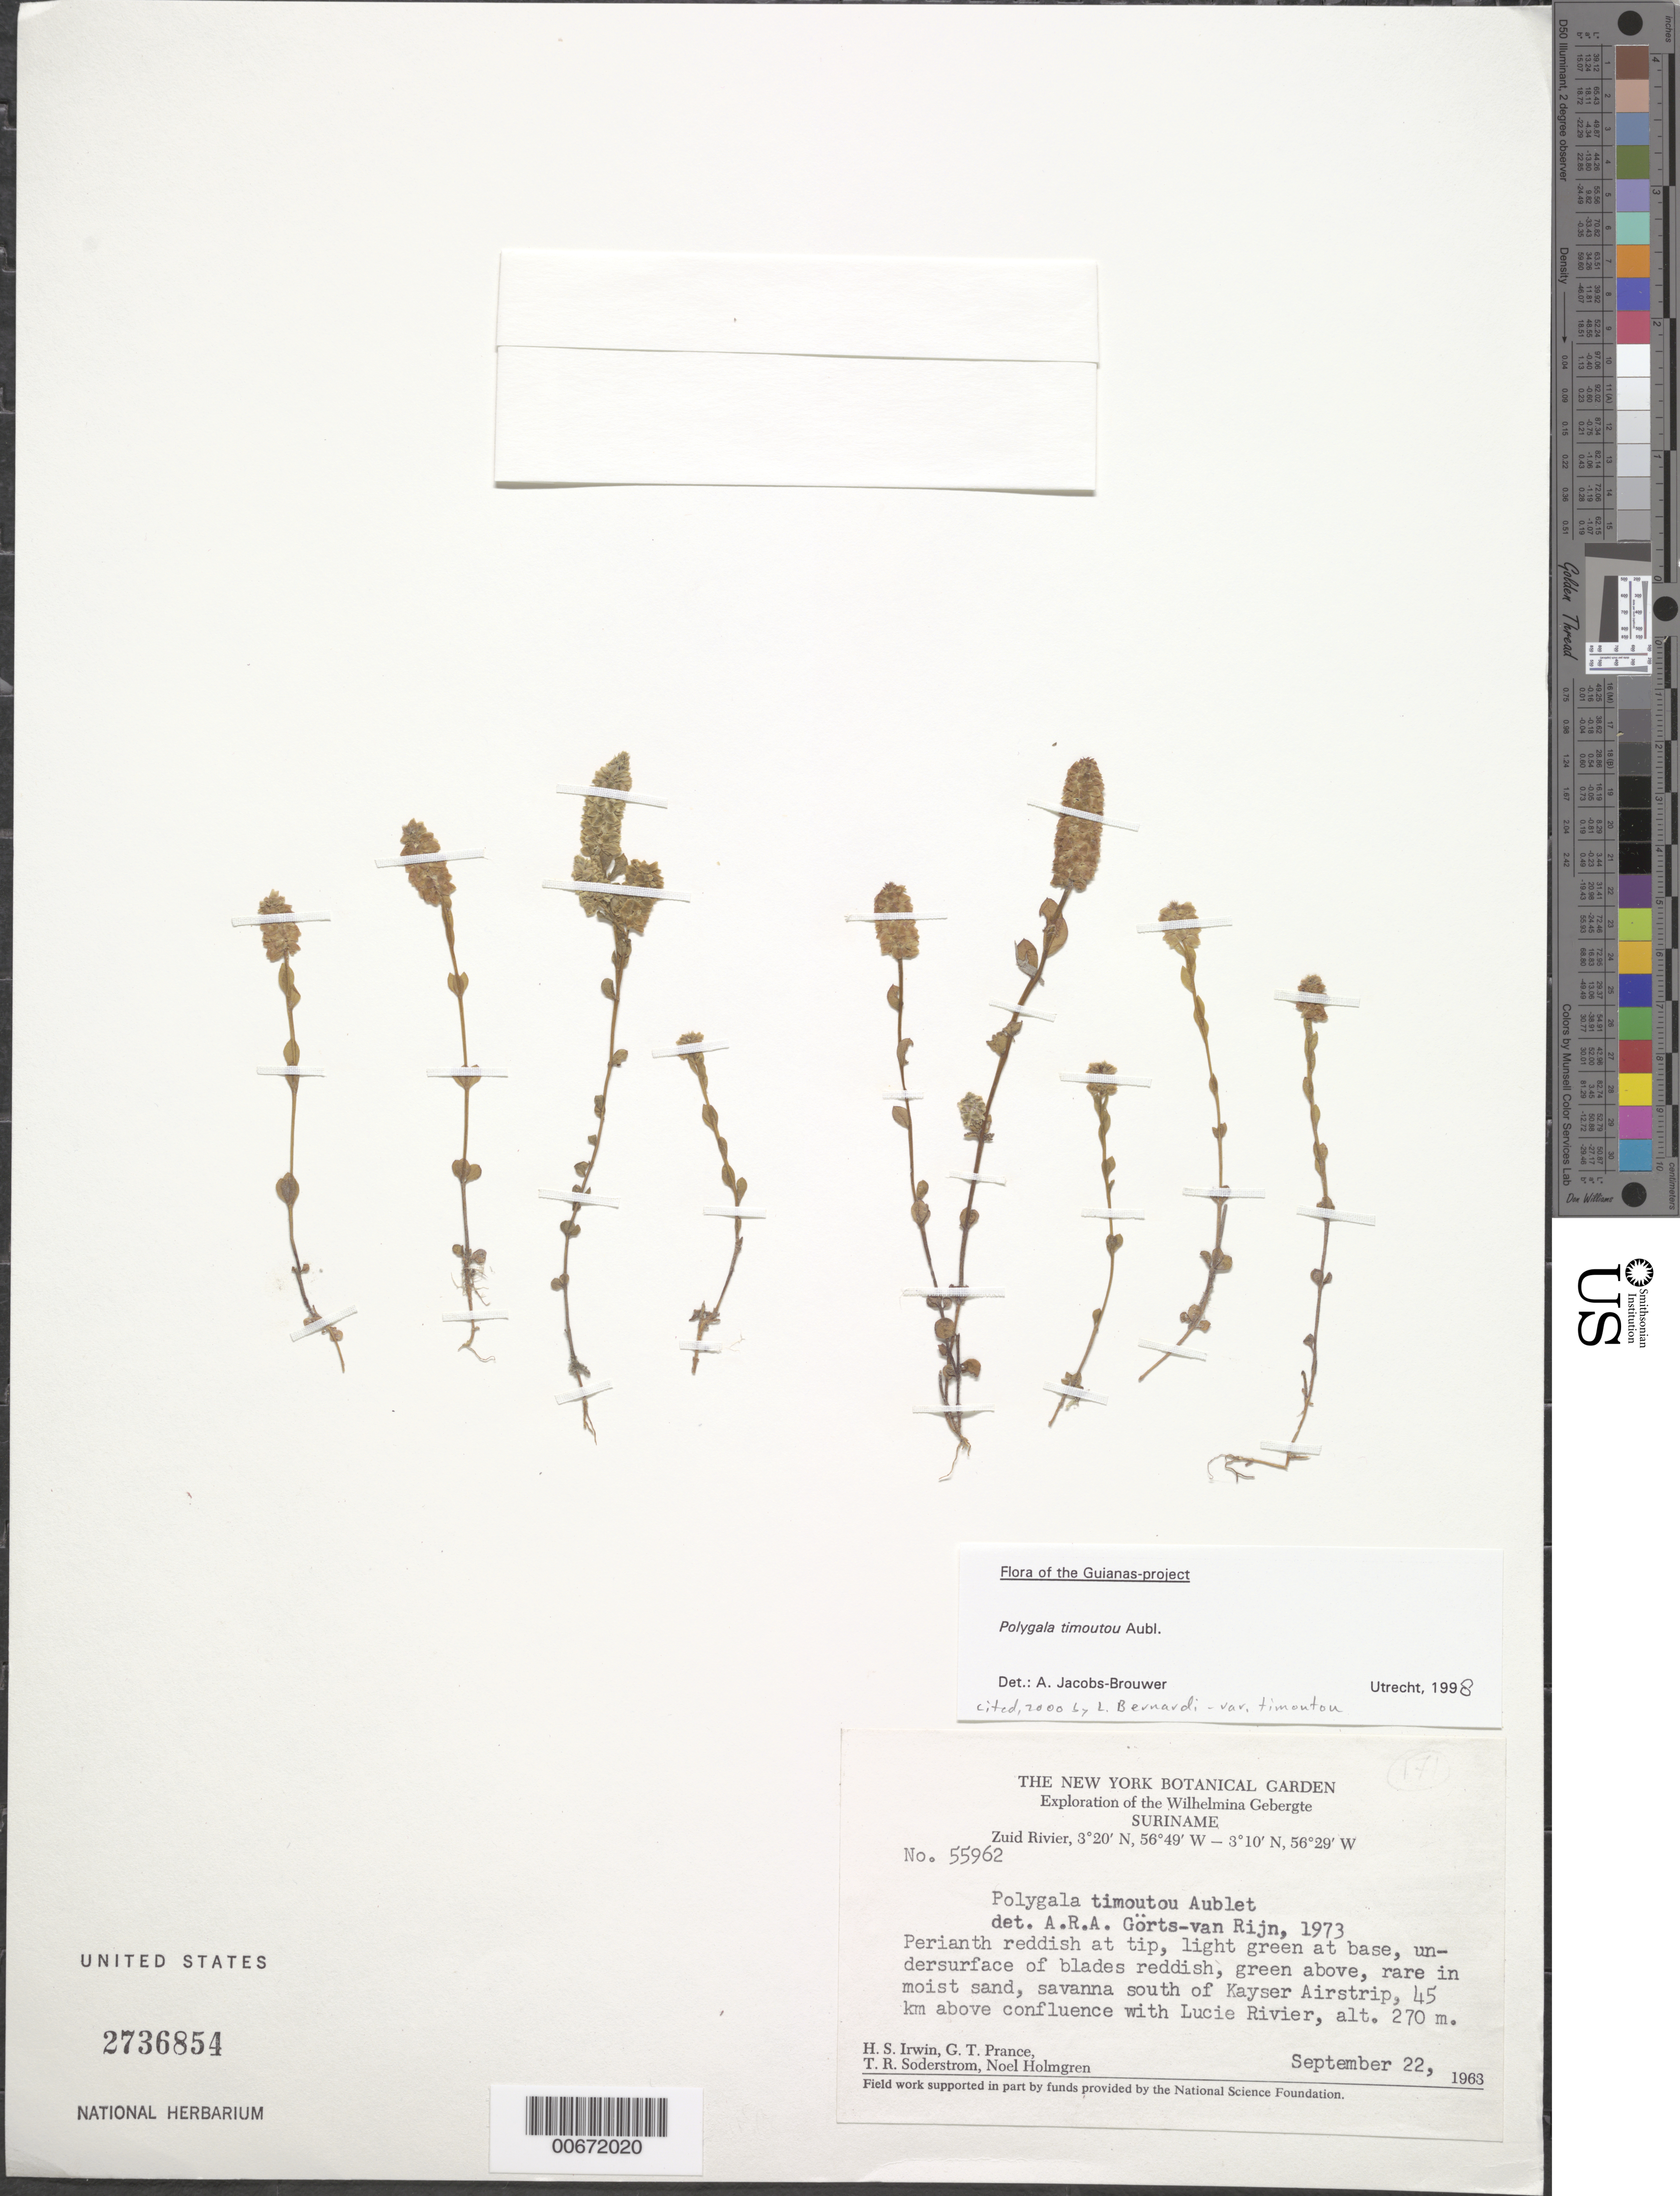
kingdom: Plantae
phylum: Tracheophyta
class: Magnoliopsida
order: Fabales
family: Polygalaceae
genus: Polygala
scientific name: Polygala timoutou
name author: Aubl.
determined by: Jacobs-Brouwer, A.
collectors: H. Irwin, G. T. Prance, T. R. Soderstrom & N. H. Holmgren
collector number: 55962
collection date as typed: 22-Sep-63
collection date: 1963-09-22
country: Suriname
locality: Kayser Airstrip, Zuid R., 45 km above confl. with Lucie R., Wilhelmina Gebergte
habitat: Moist sand savanna; in moist sand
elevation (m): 270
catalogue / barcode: US 2736854